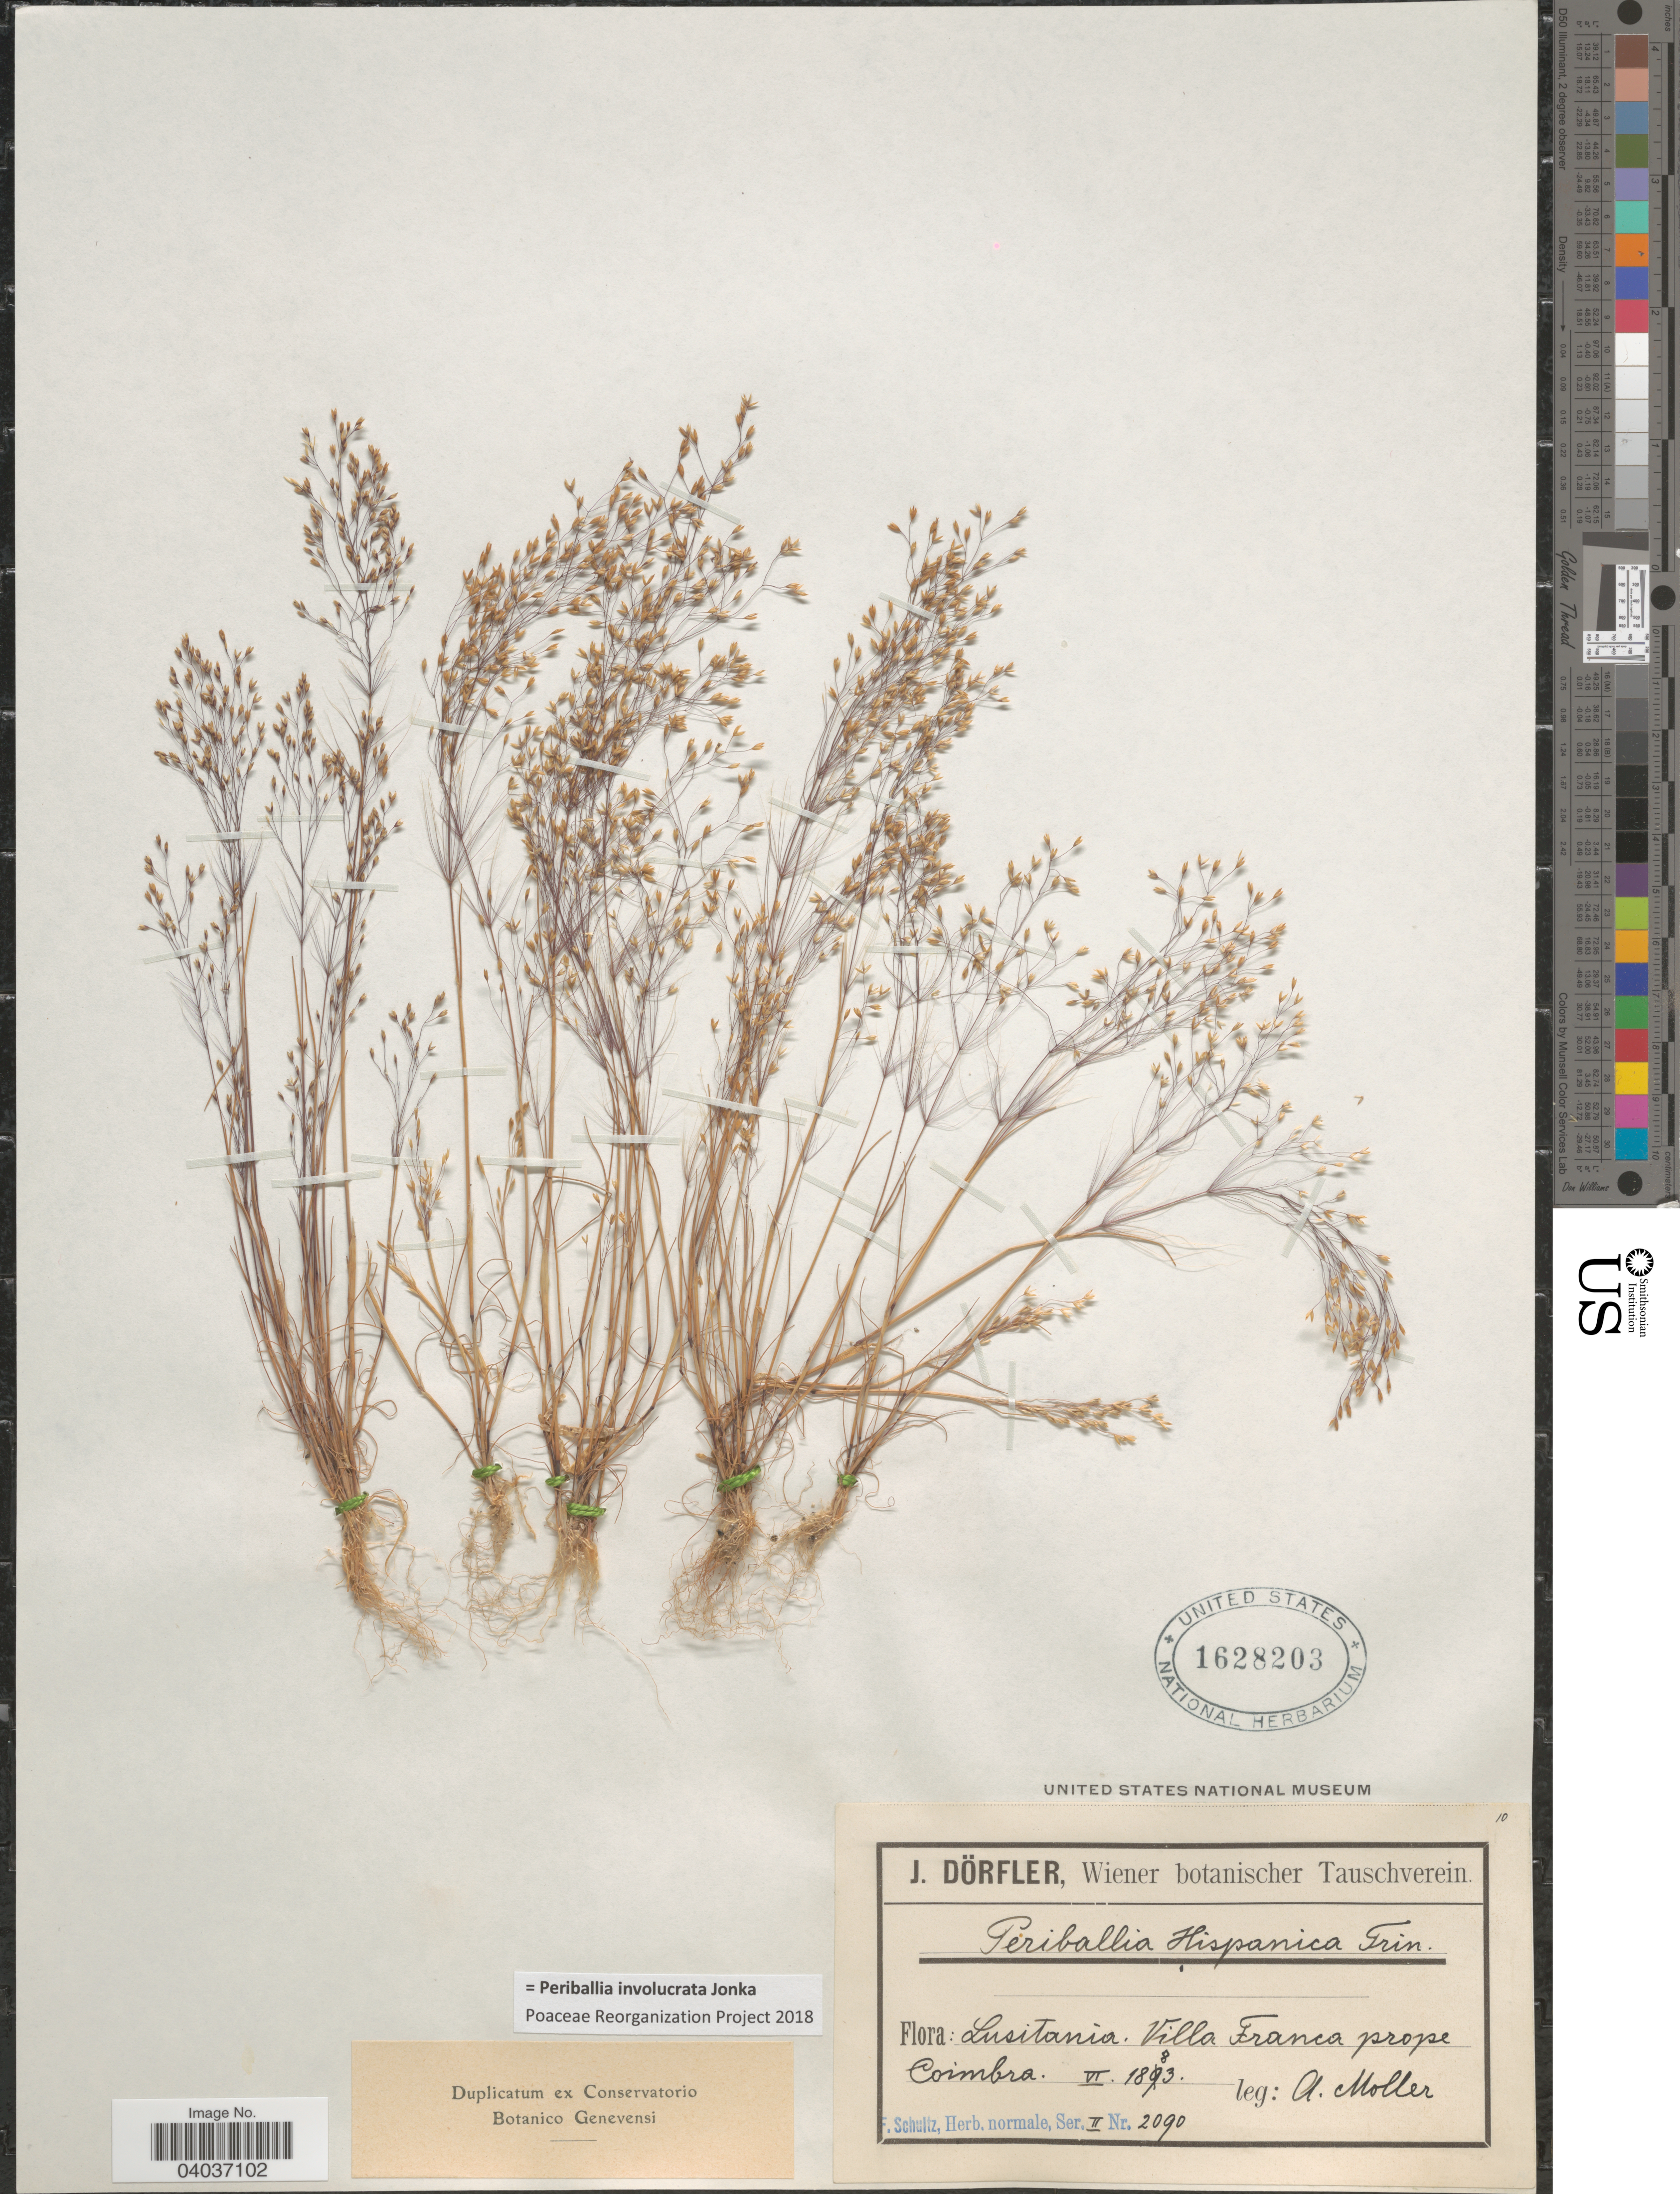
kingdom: Plantae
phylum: Tracheophyta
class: Liliopsida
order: Poales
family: Poaceae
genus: Periballia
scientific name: Periballia involucrata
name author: Janka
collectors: A. Moller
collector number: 2090 ?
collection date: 1883-06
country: Portugal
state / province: Coimbra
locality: Lusitania. Villa Franca prope Coimbra.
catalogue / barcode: US 1628203